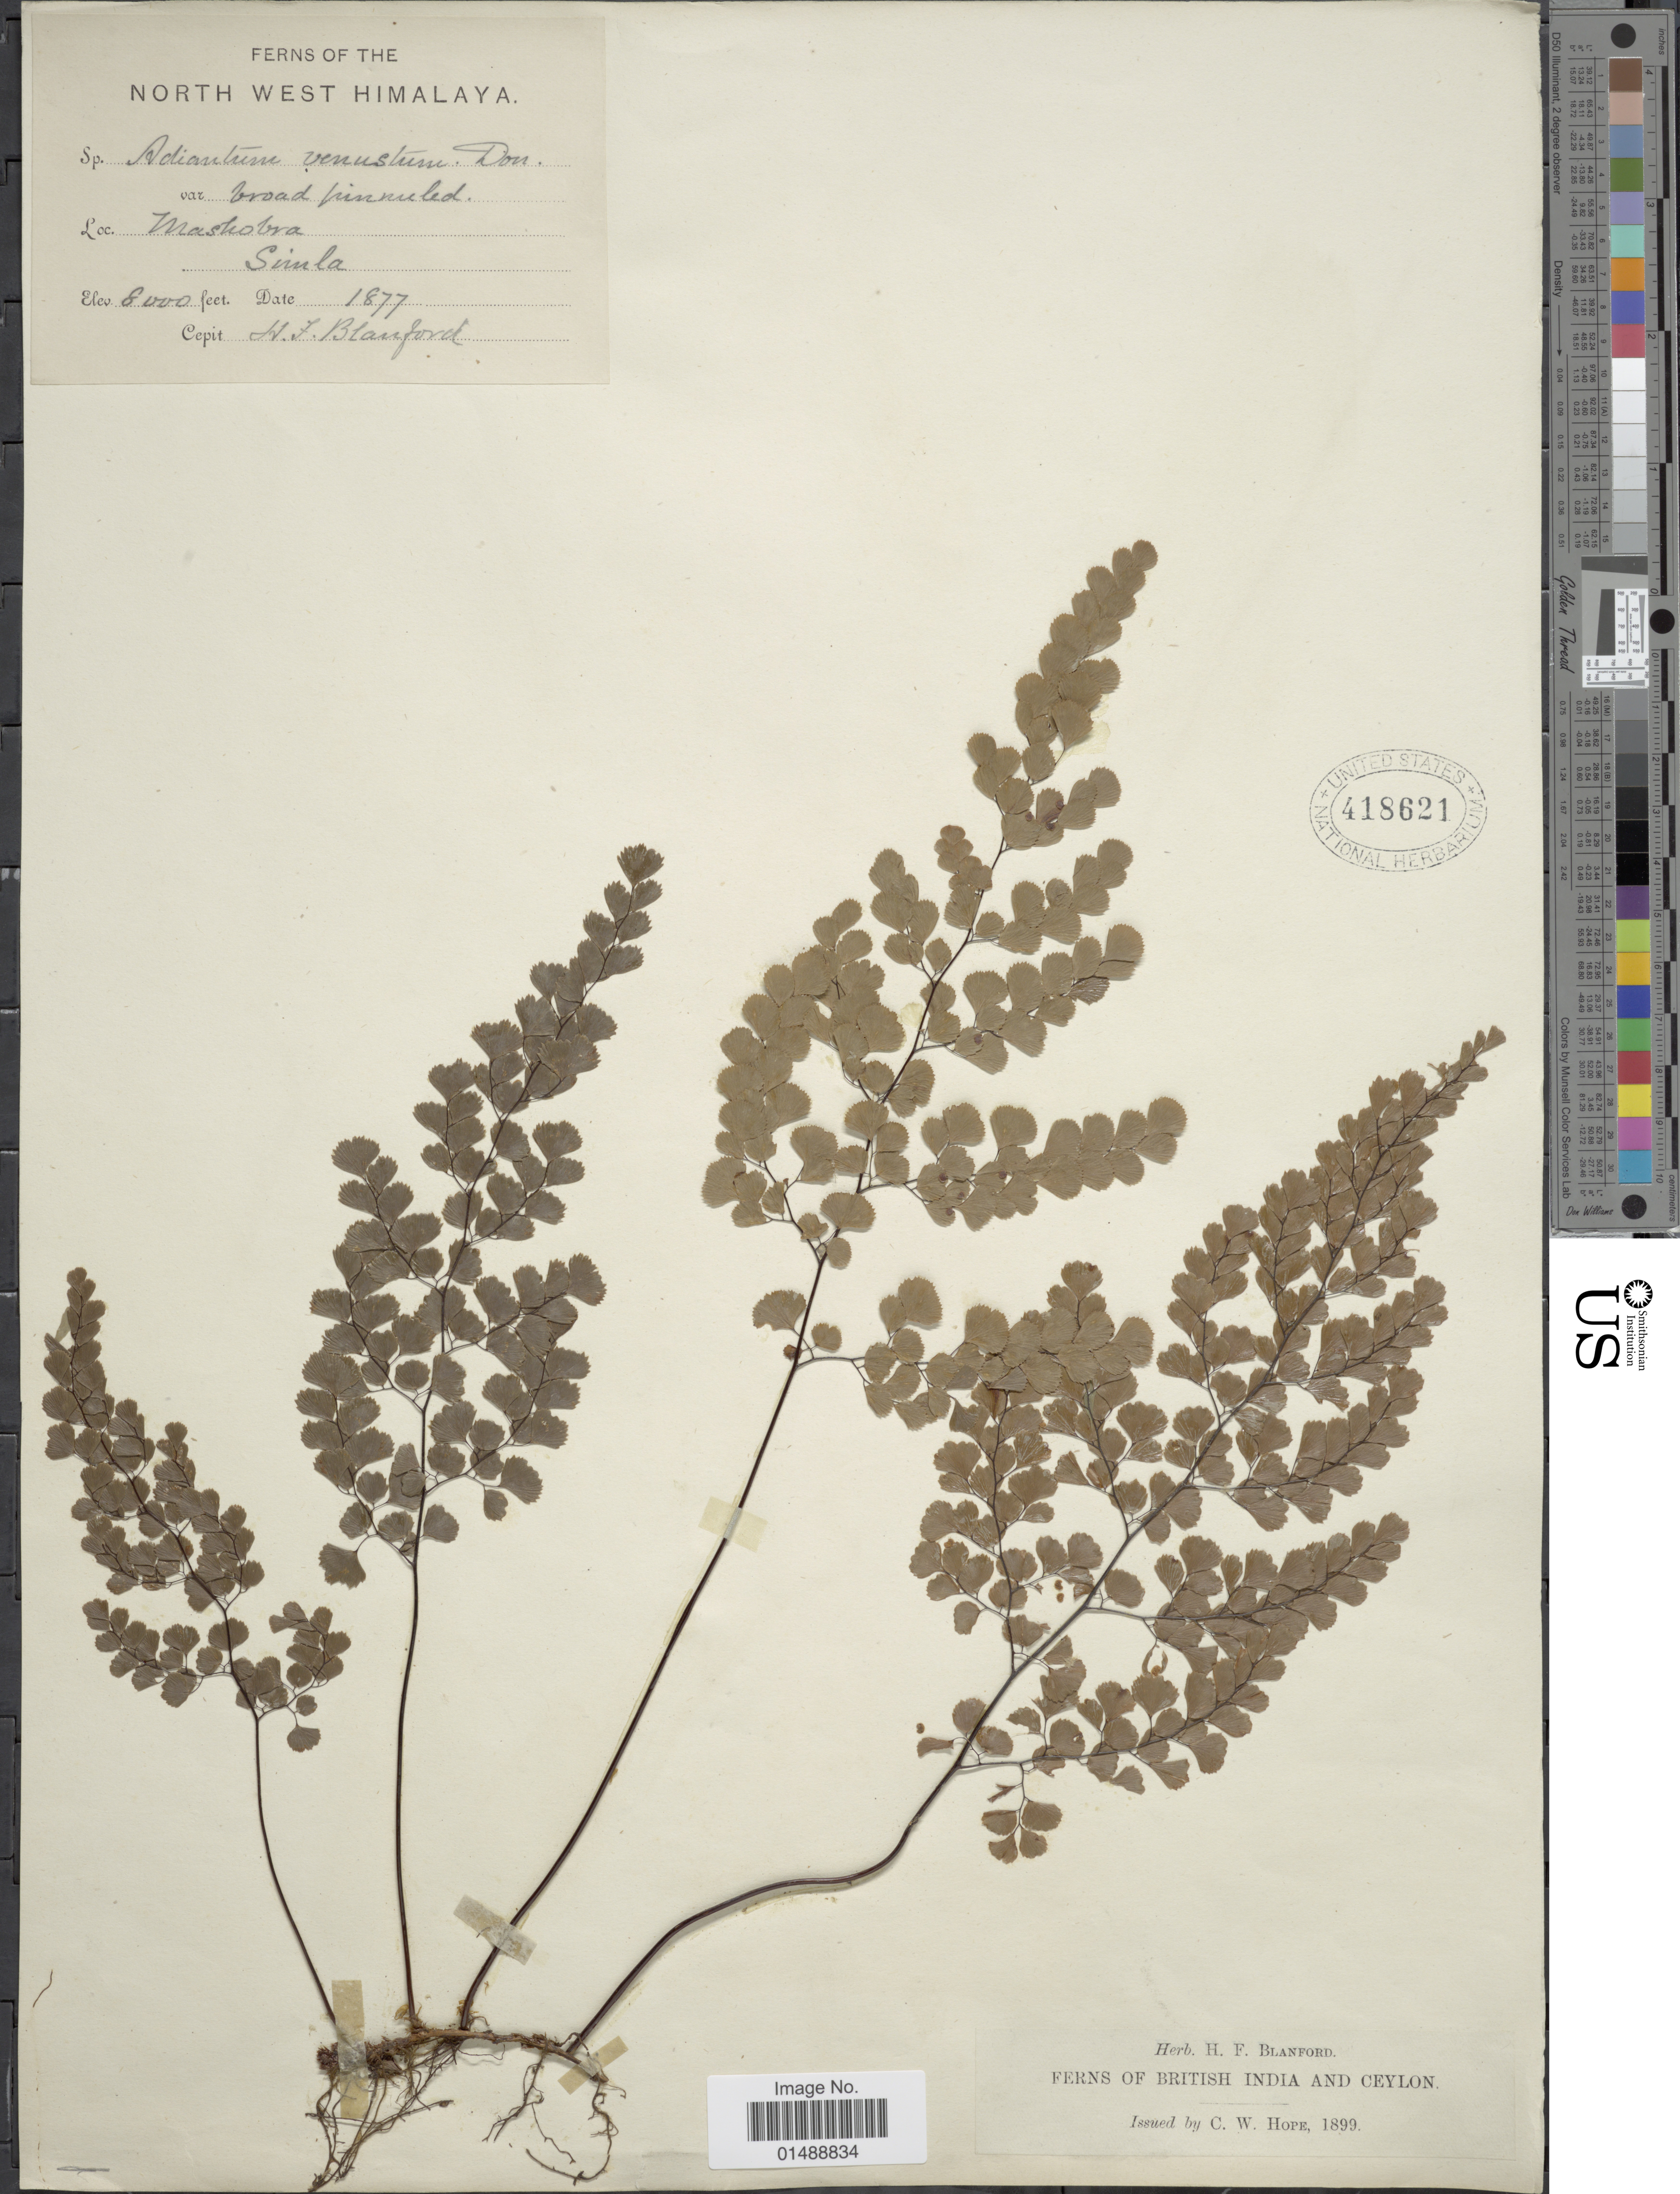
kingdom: Plantae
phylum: Tracheophyta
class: Polypodiopsida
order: Polypodiales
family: Pteridaceae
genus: Adiantum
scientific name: Adiantum venustum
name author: D. Don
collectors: H. Blanford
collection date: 1877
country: India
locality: North west Himalaya, Mashobra, Simla. British India and Ceylon.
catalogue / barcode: US 418621